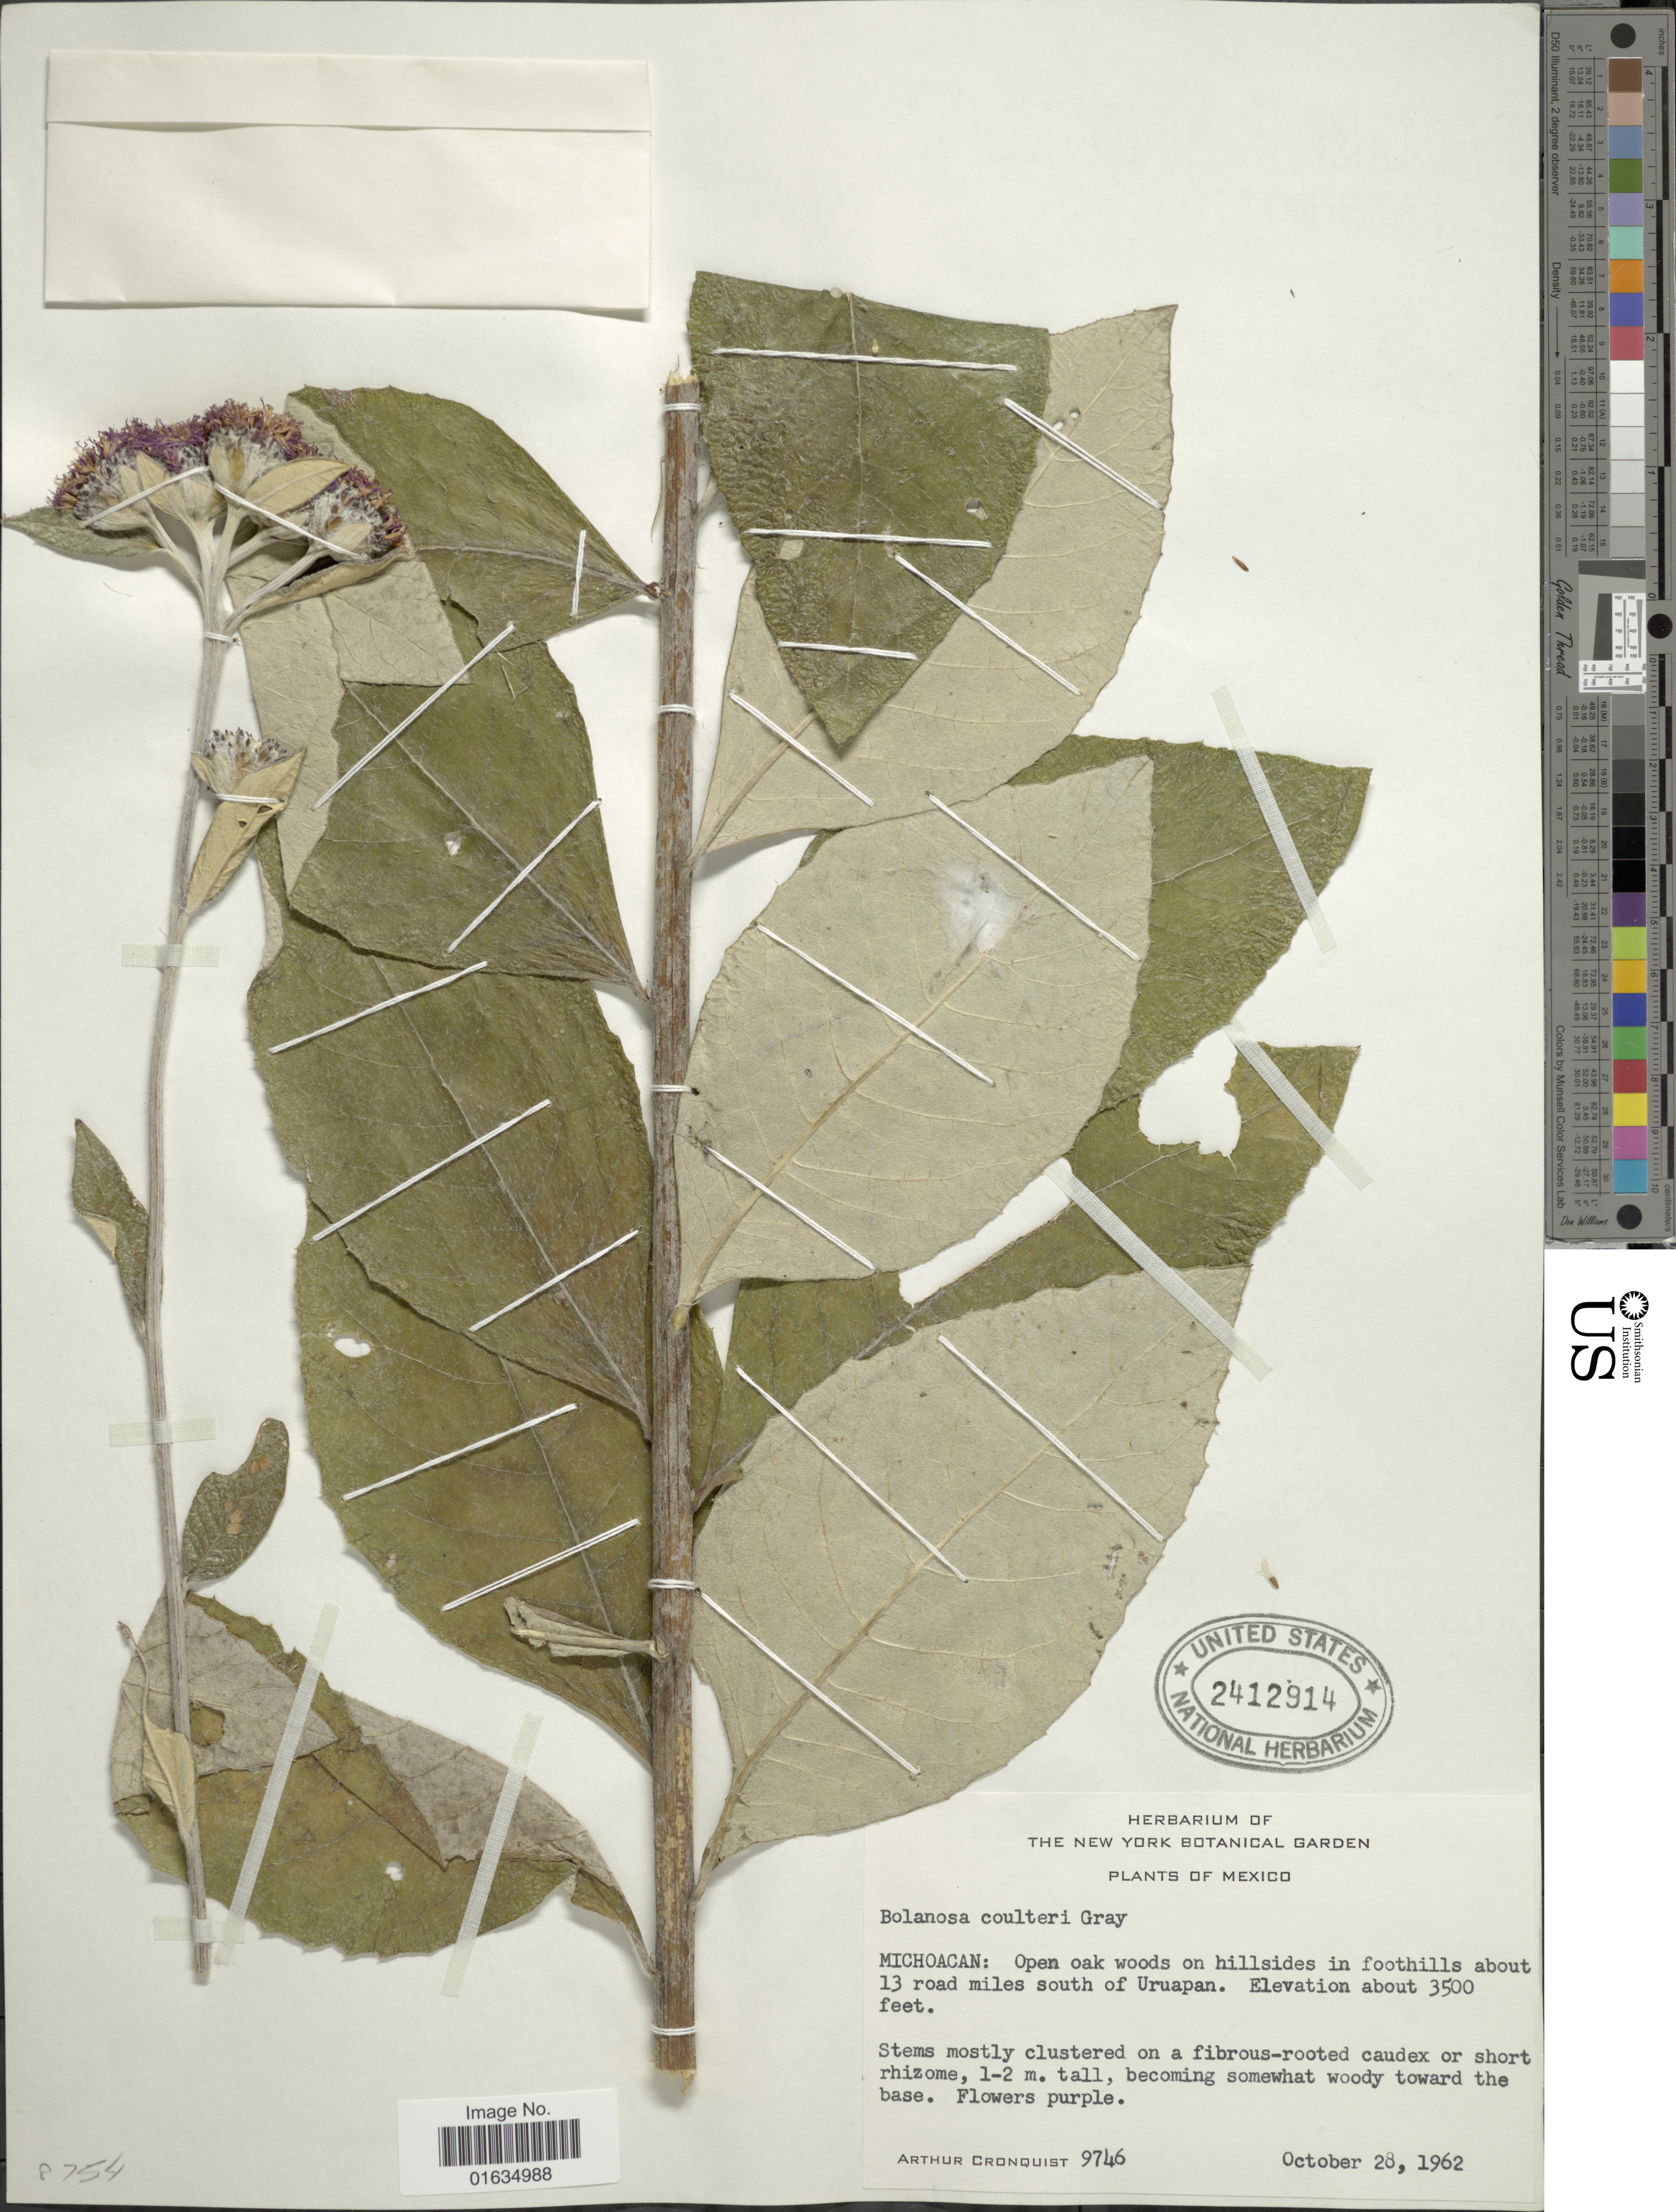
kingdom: Plantae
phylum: Tracheophyta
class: Magnoliopsida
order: Asterales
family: Asteraceae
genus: Bolanosa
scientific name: Bolanosa coulteri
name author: A. Gray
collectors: A. J. Cronquist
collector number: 9746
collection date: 1962-10-28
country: Mexico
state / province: Michoacán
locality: About 13 road miles south of Uruapan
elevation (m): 1067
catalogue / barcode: US 2412914